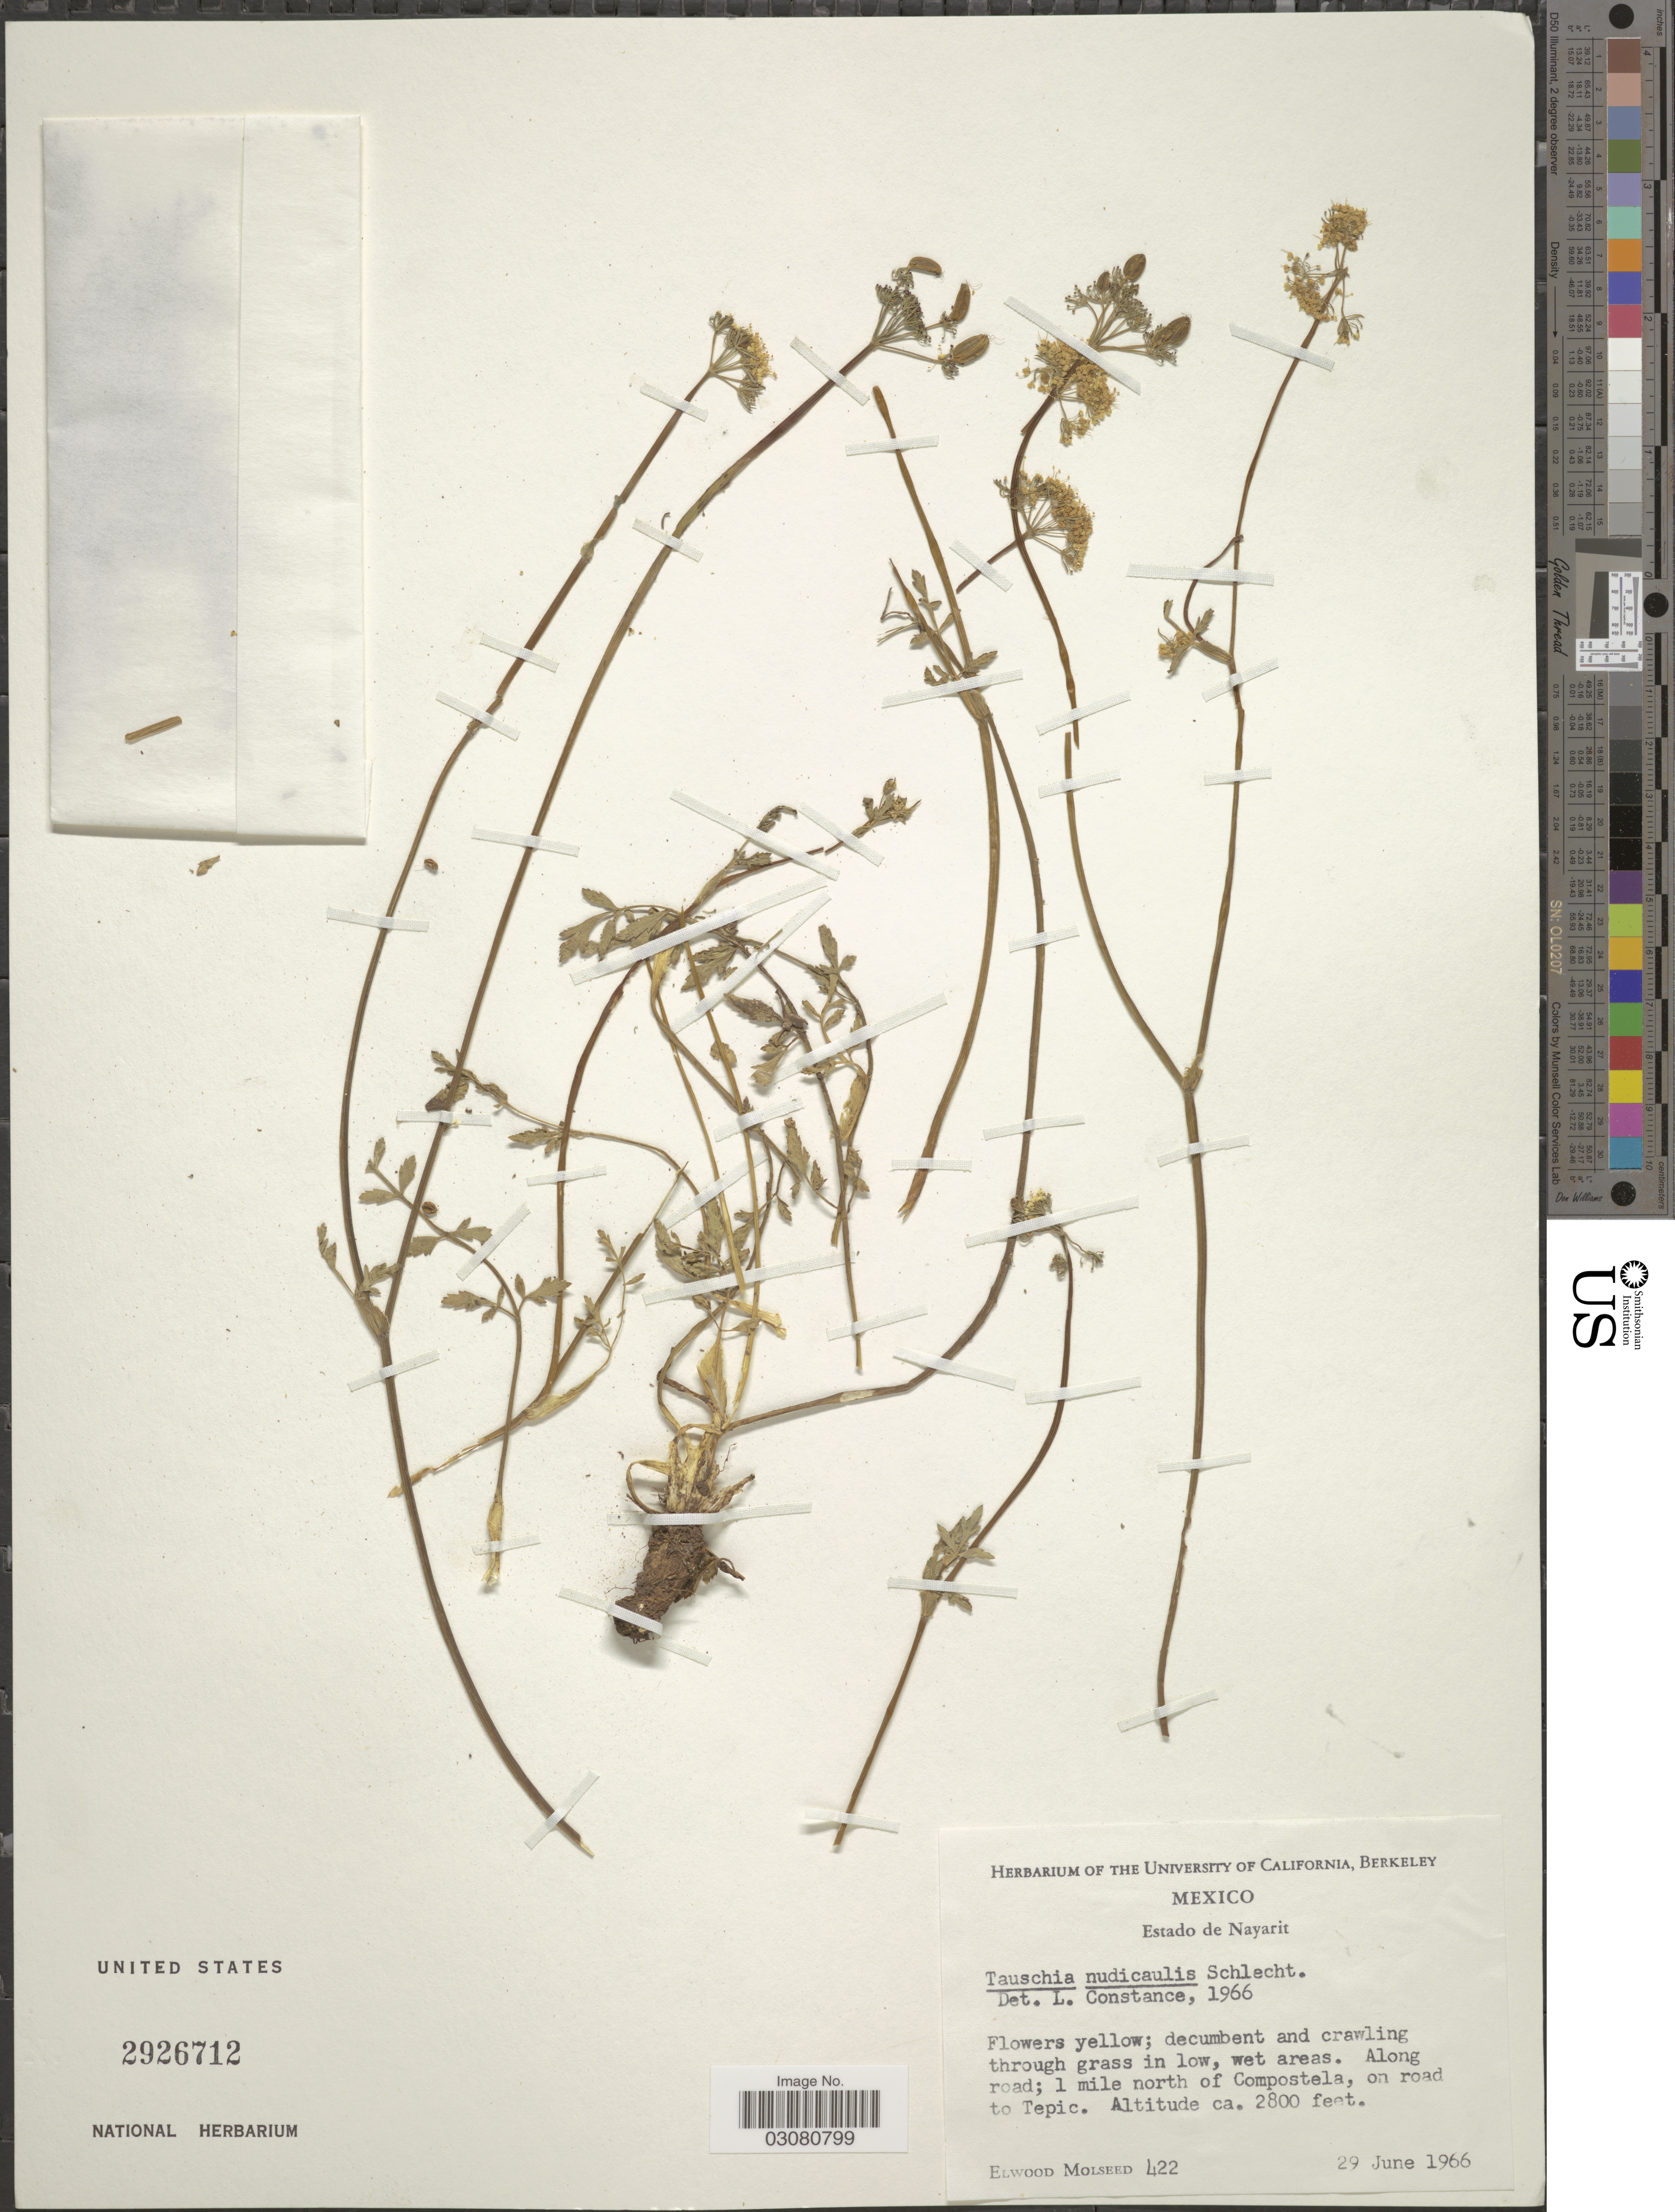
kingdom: Plantae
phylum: Tracheophyta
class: Magnoliopsida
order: Apiales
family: Apiaceae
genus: Tauschia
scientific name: Tauschia nudicaulis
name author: Schltdl.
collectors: E. Molseed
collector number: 422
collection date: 1966-06-29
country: Mexico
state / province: Nayarit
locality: Along road; 1 mile north of Compostela, on road to Tepic.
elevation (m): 853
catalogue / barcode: US 2926712